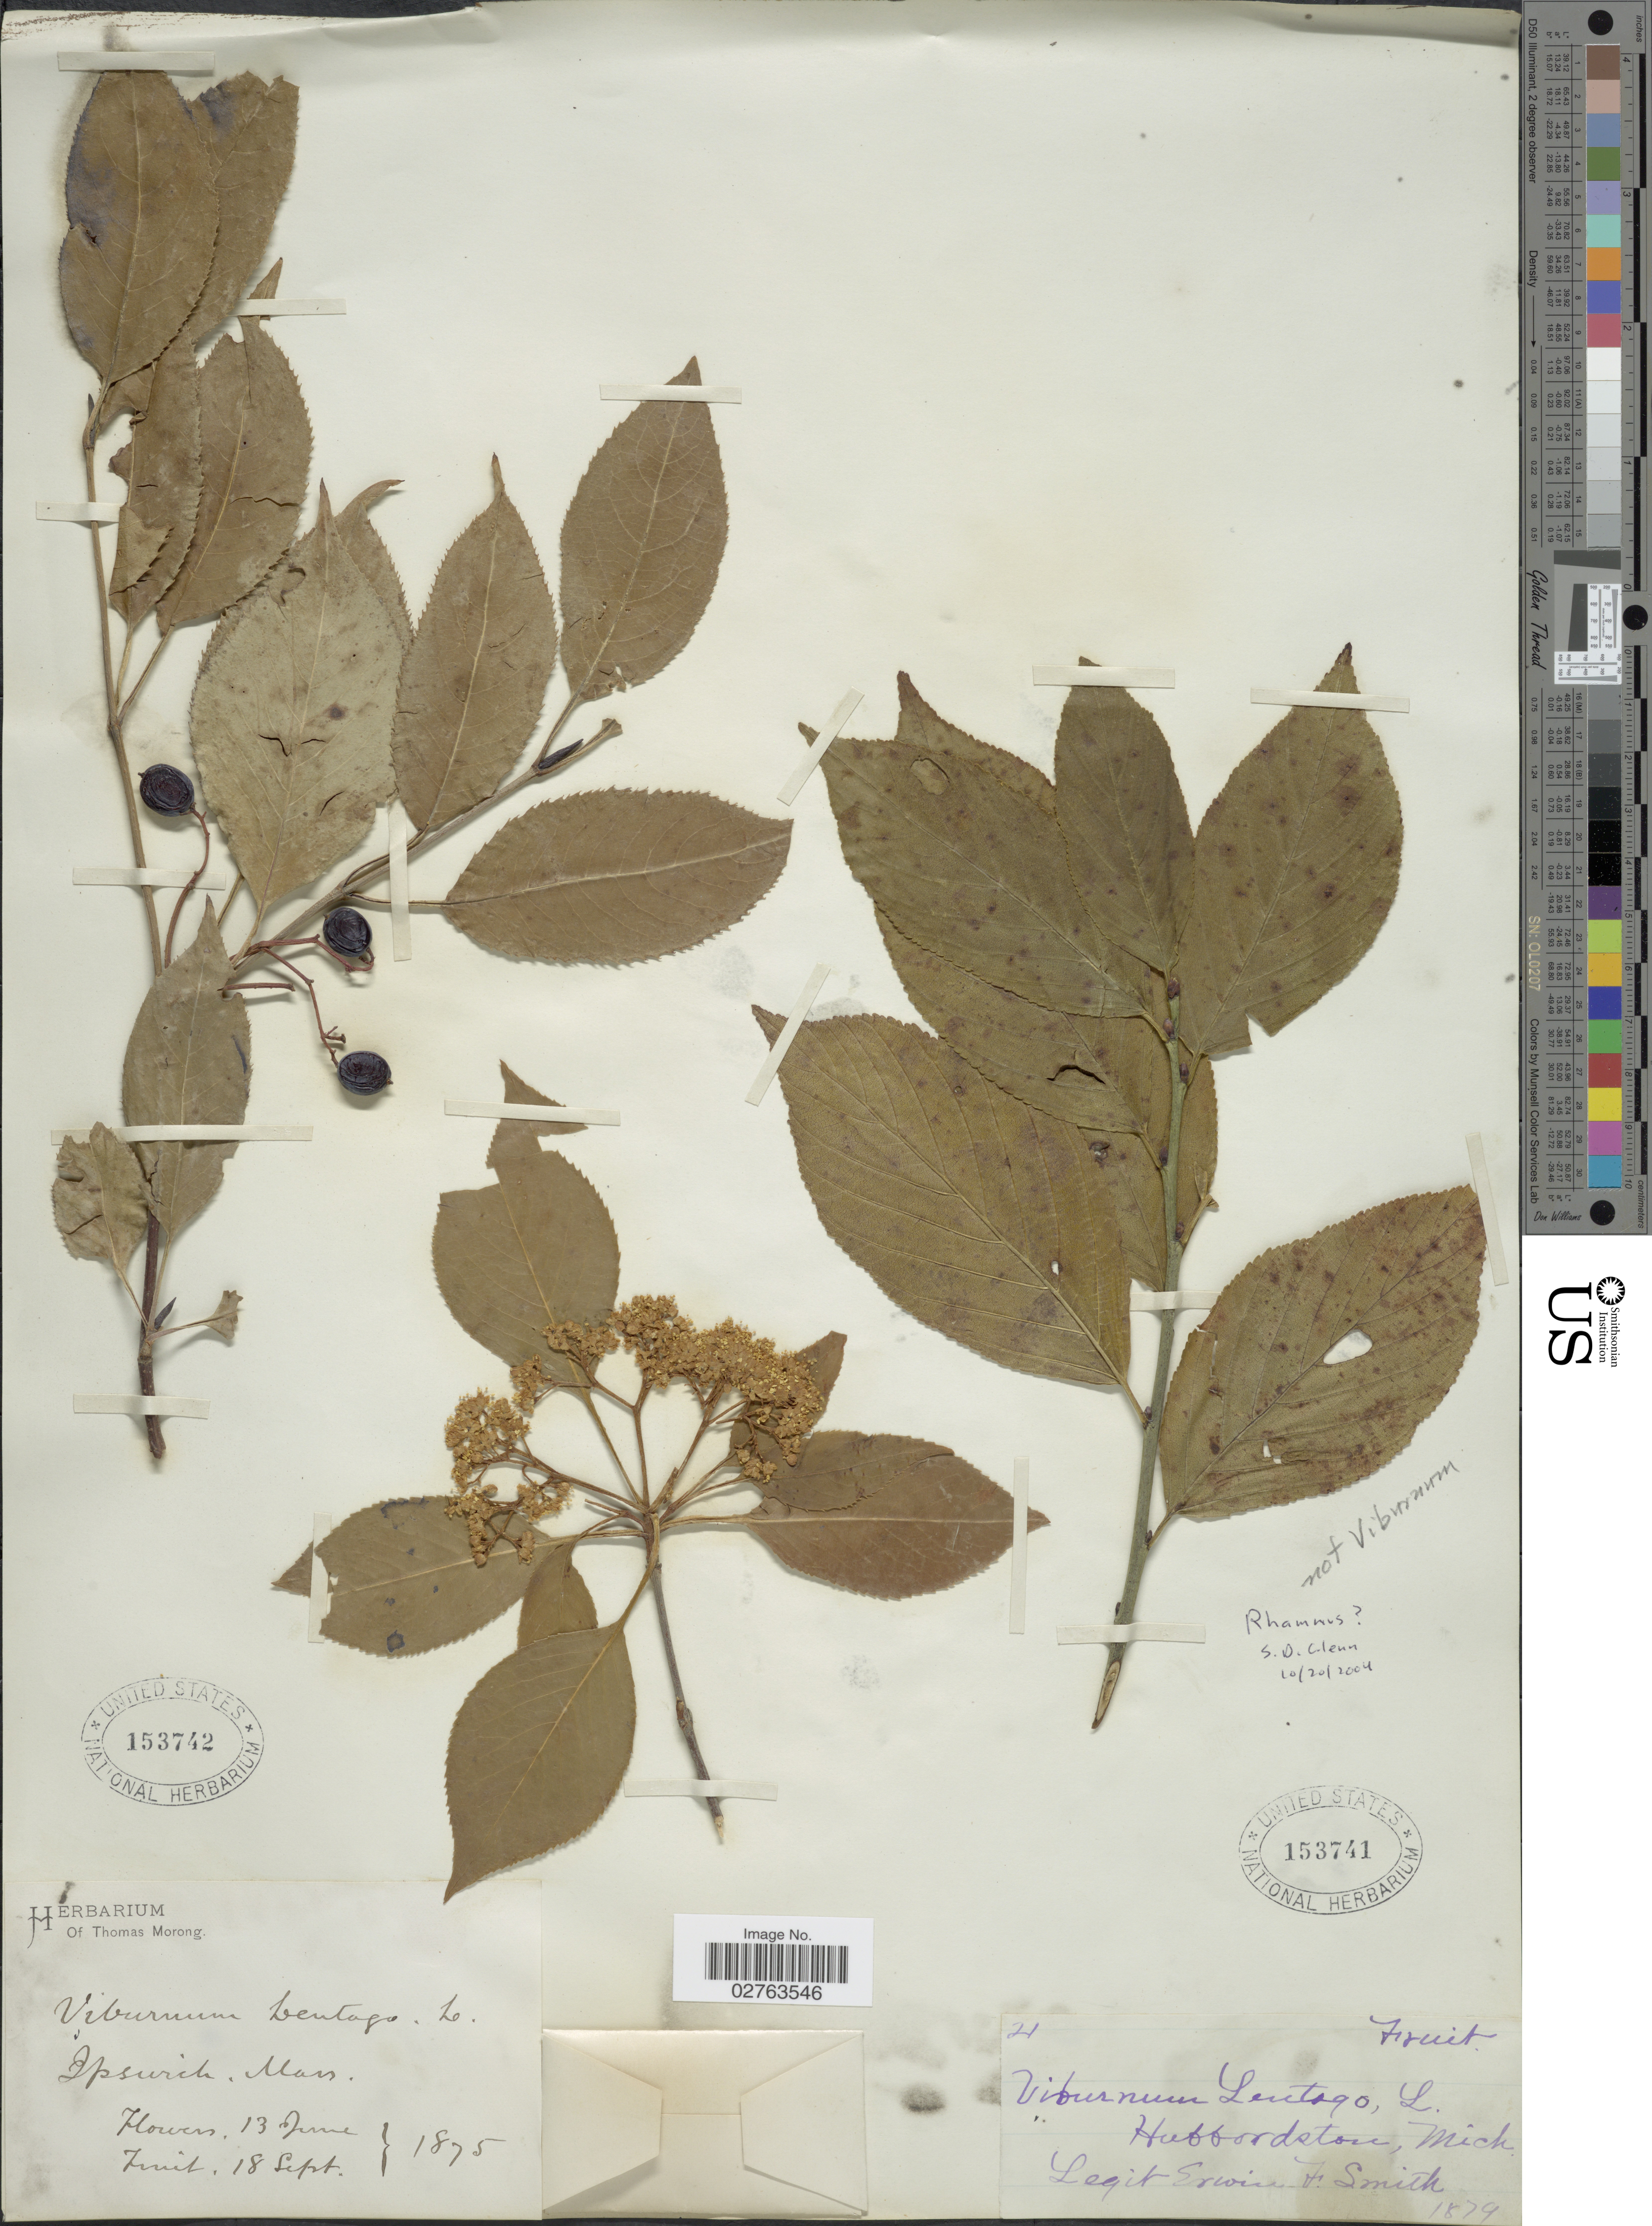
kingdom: Plantae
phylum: Tracheophyta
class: Magnoliopsida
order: Dipsacales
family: Viburnaceae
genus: Viburnum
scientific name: Viburnum lentago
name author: L.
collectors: ex Herb. T. Morong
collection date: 1875-06-13/1875-09-18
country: United States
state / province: Massachusetts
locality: Ipswich.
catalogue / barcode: US 153742